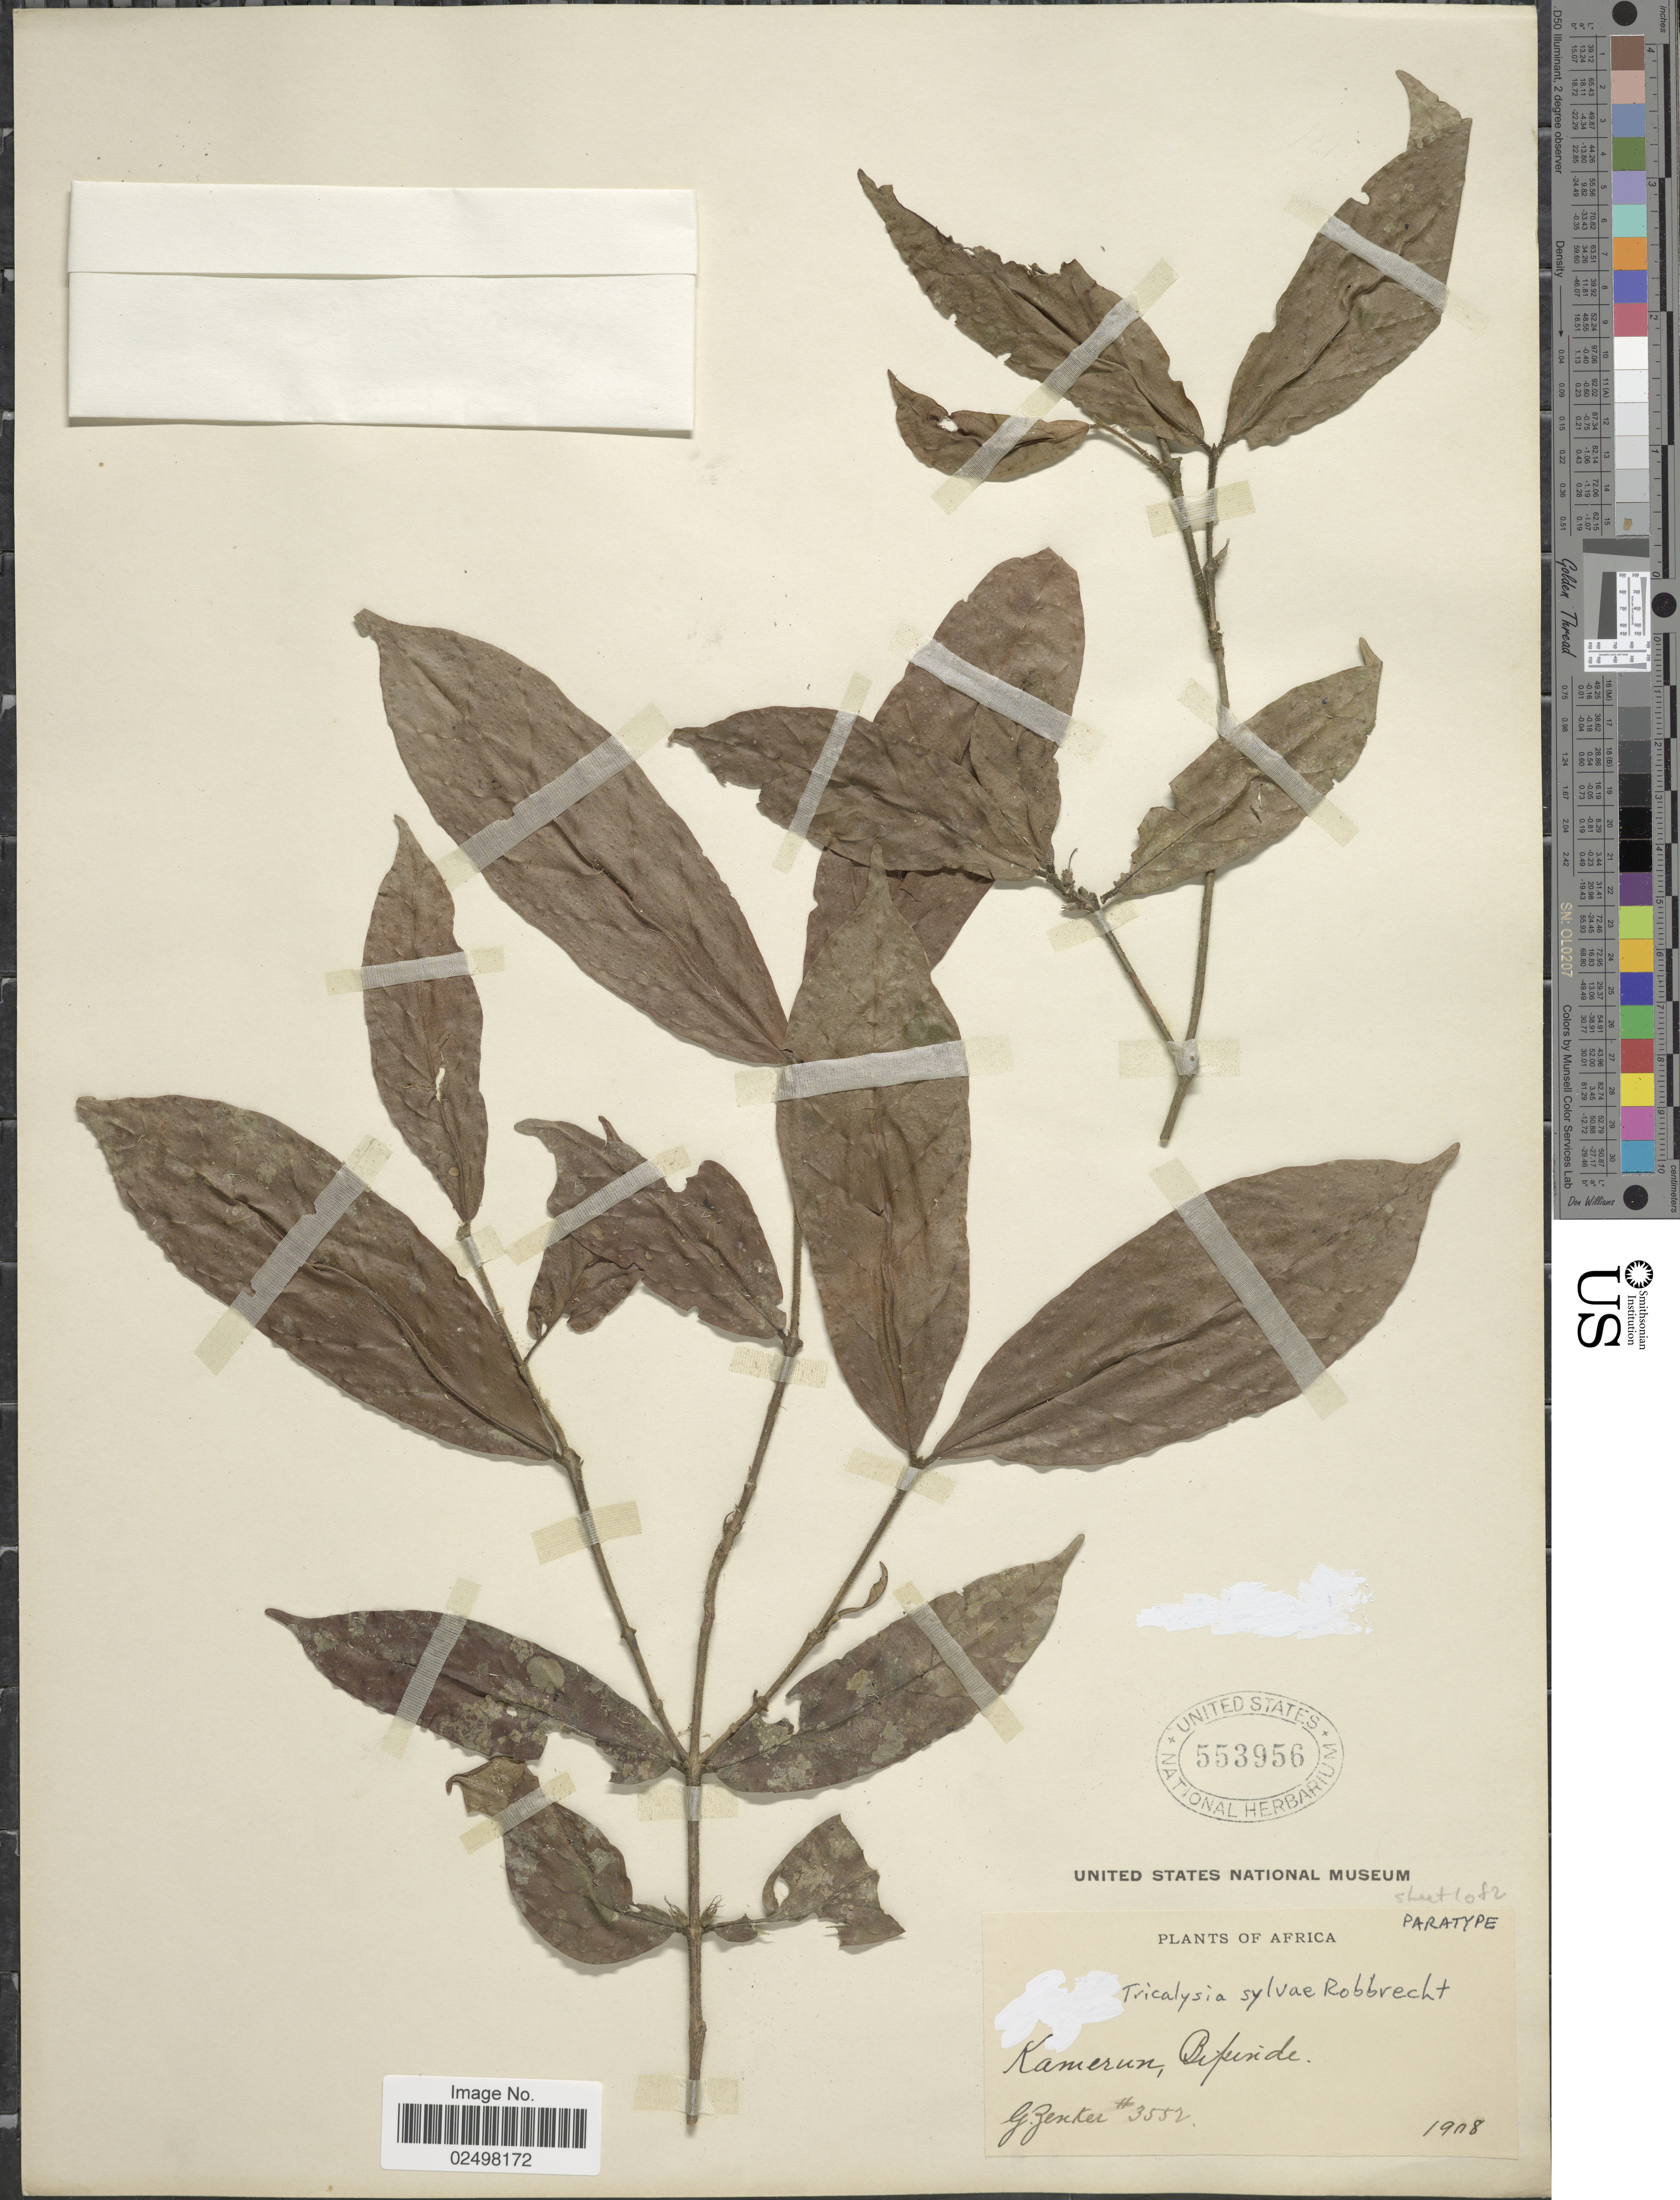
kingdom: Plantae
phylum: Tracheophyta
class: Magnoliopsida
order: Gentianales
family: Rubiaceae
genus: Tricalysia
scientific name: Tricalysia sylvae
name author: Robbr.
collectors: G. A. Zenker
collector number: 3552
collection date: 1908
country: Cameroon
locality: Kamerun, Bipindi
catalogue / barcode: US 553956